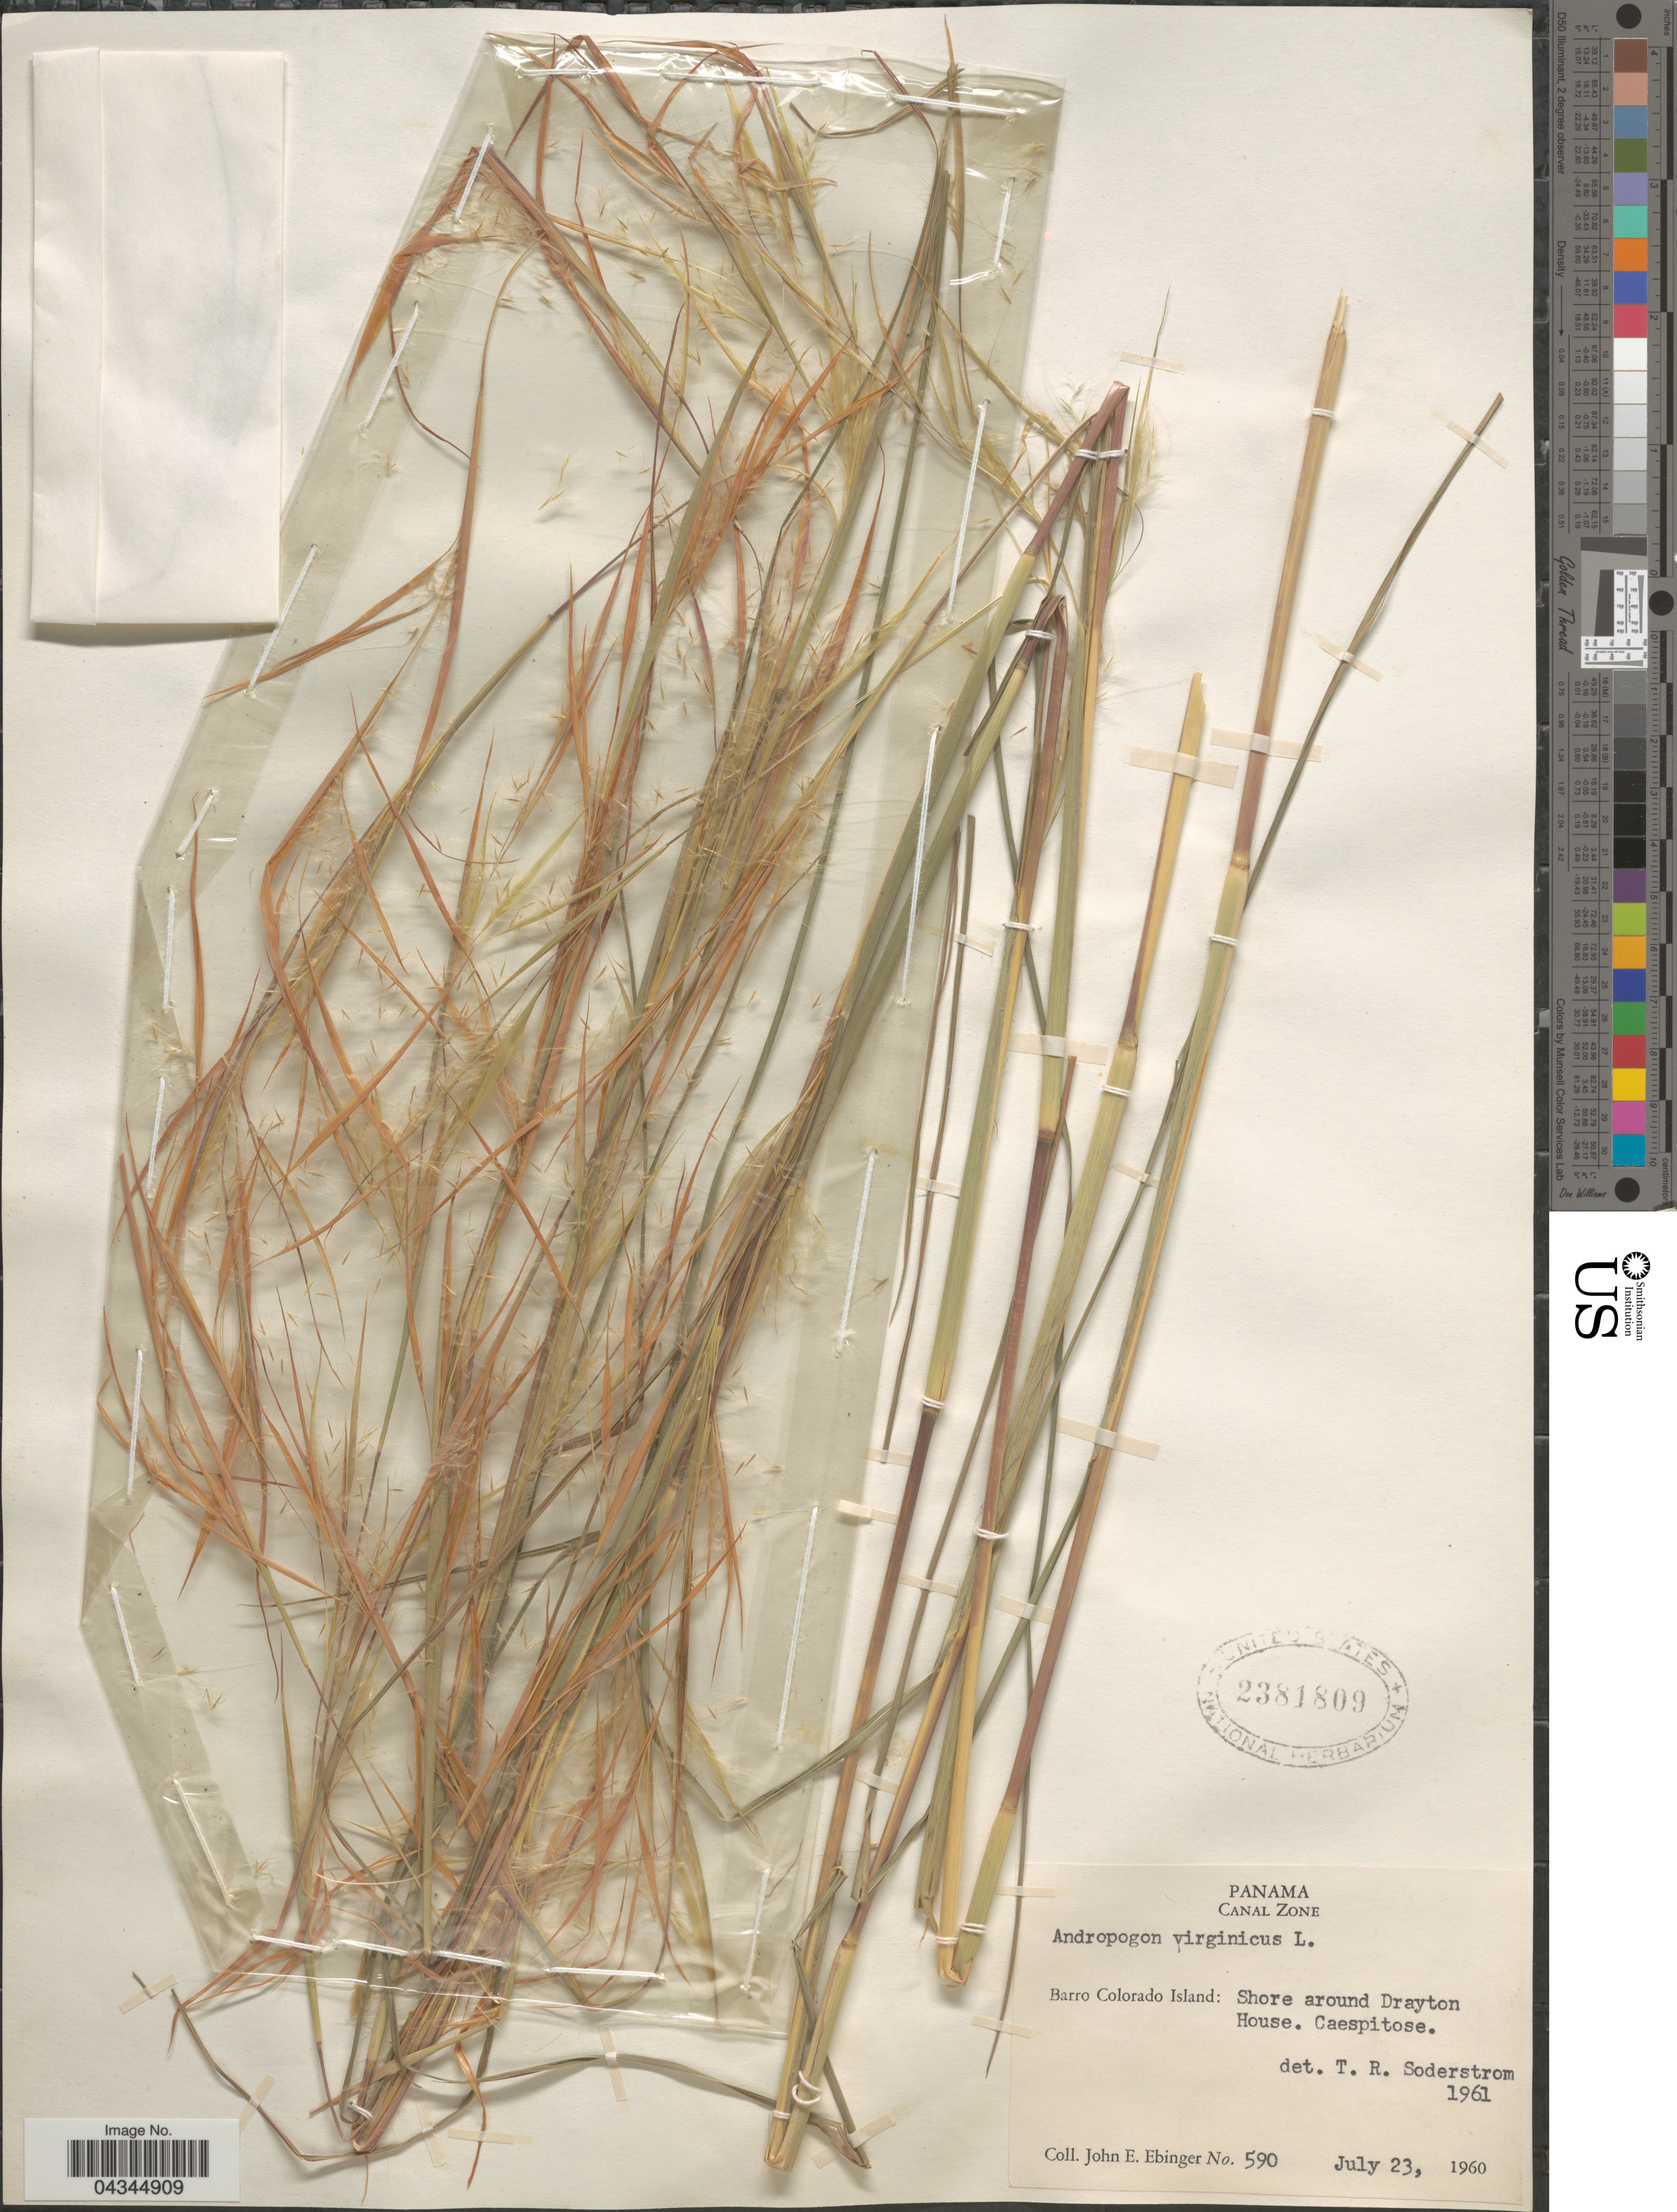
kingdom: Plantae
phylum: Tracheophyta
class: Liliopsida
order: Poales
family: Poaceae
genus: Andropogon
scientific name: Andropogon virginicus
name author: L.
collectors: J. Ebinger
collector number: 590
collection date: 1960-07-23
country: Panama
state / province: Panamá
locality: Canal Zone. Barro Colorado Island: Shore around Drayton House.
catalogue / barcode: US 2381809